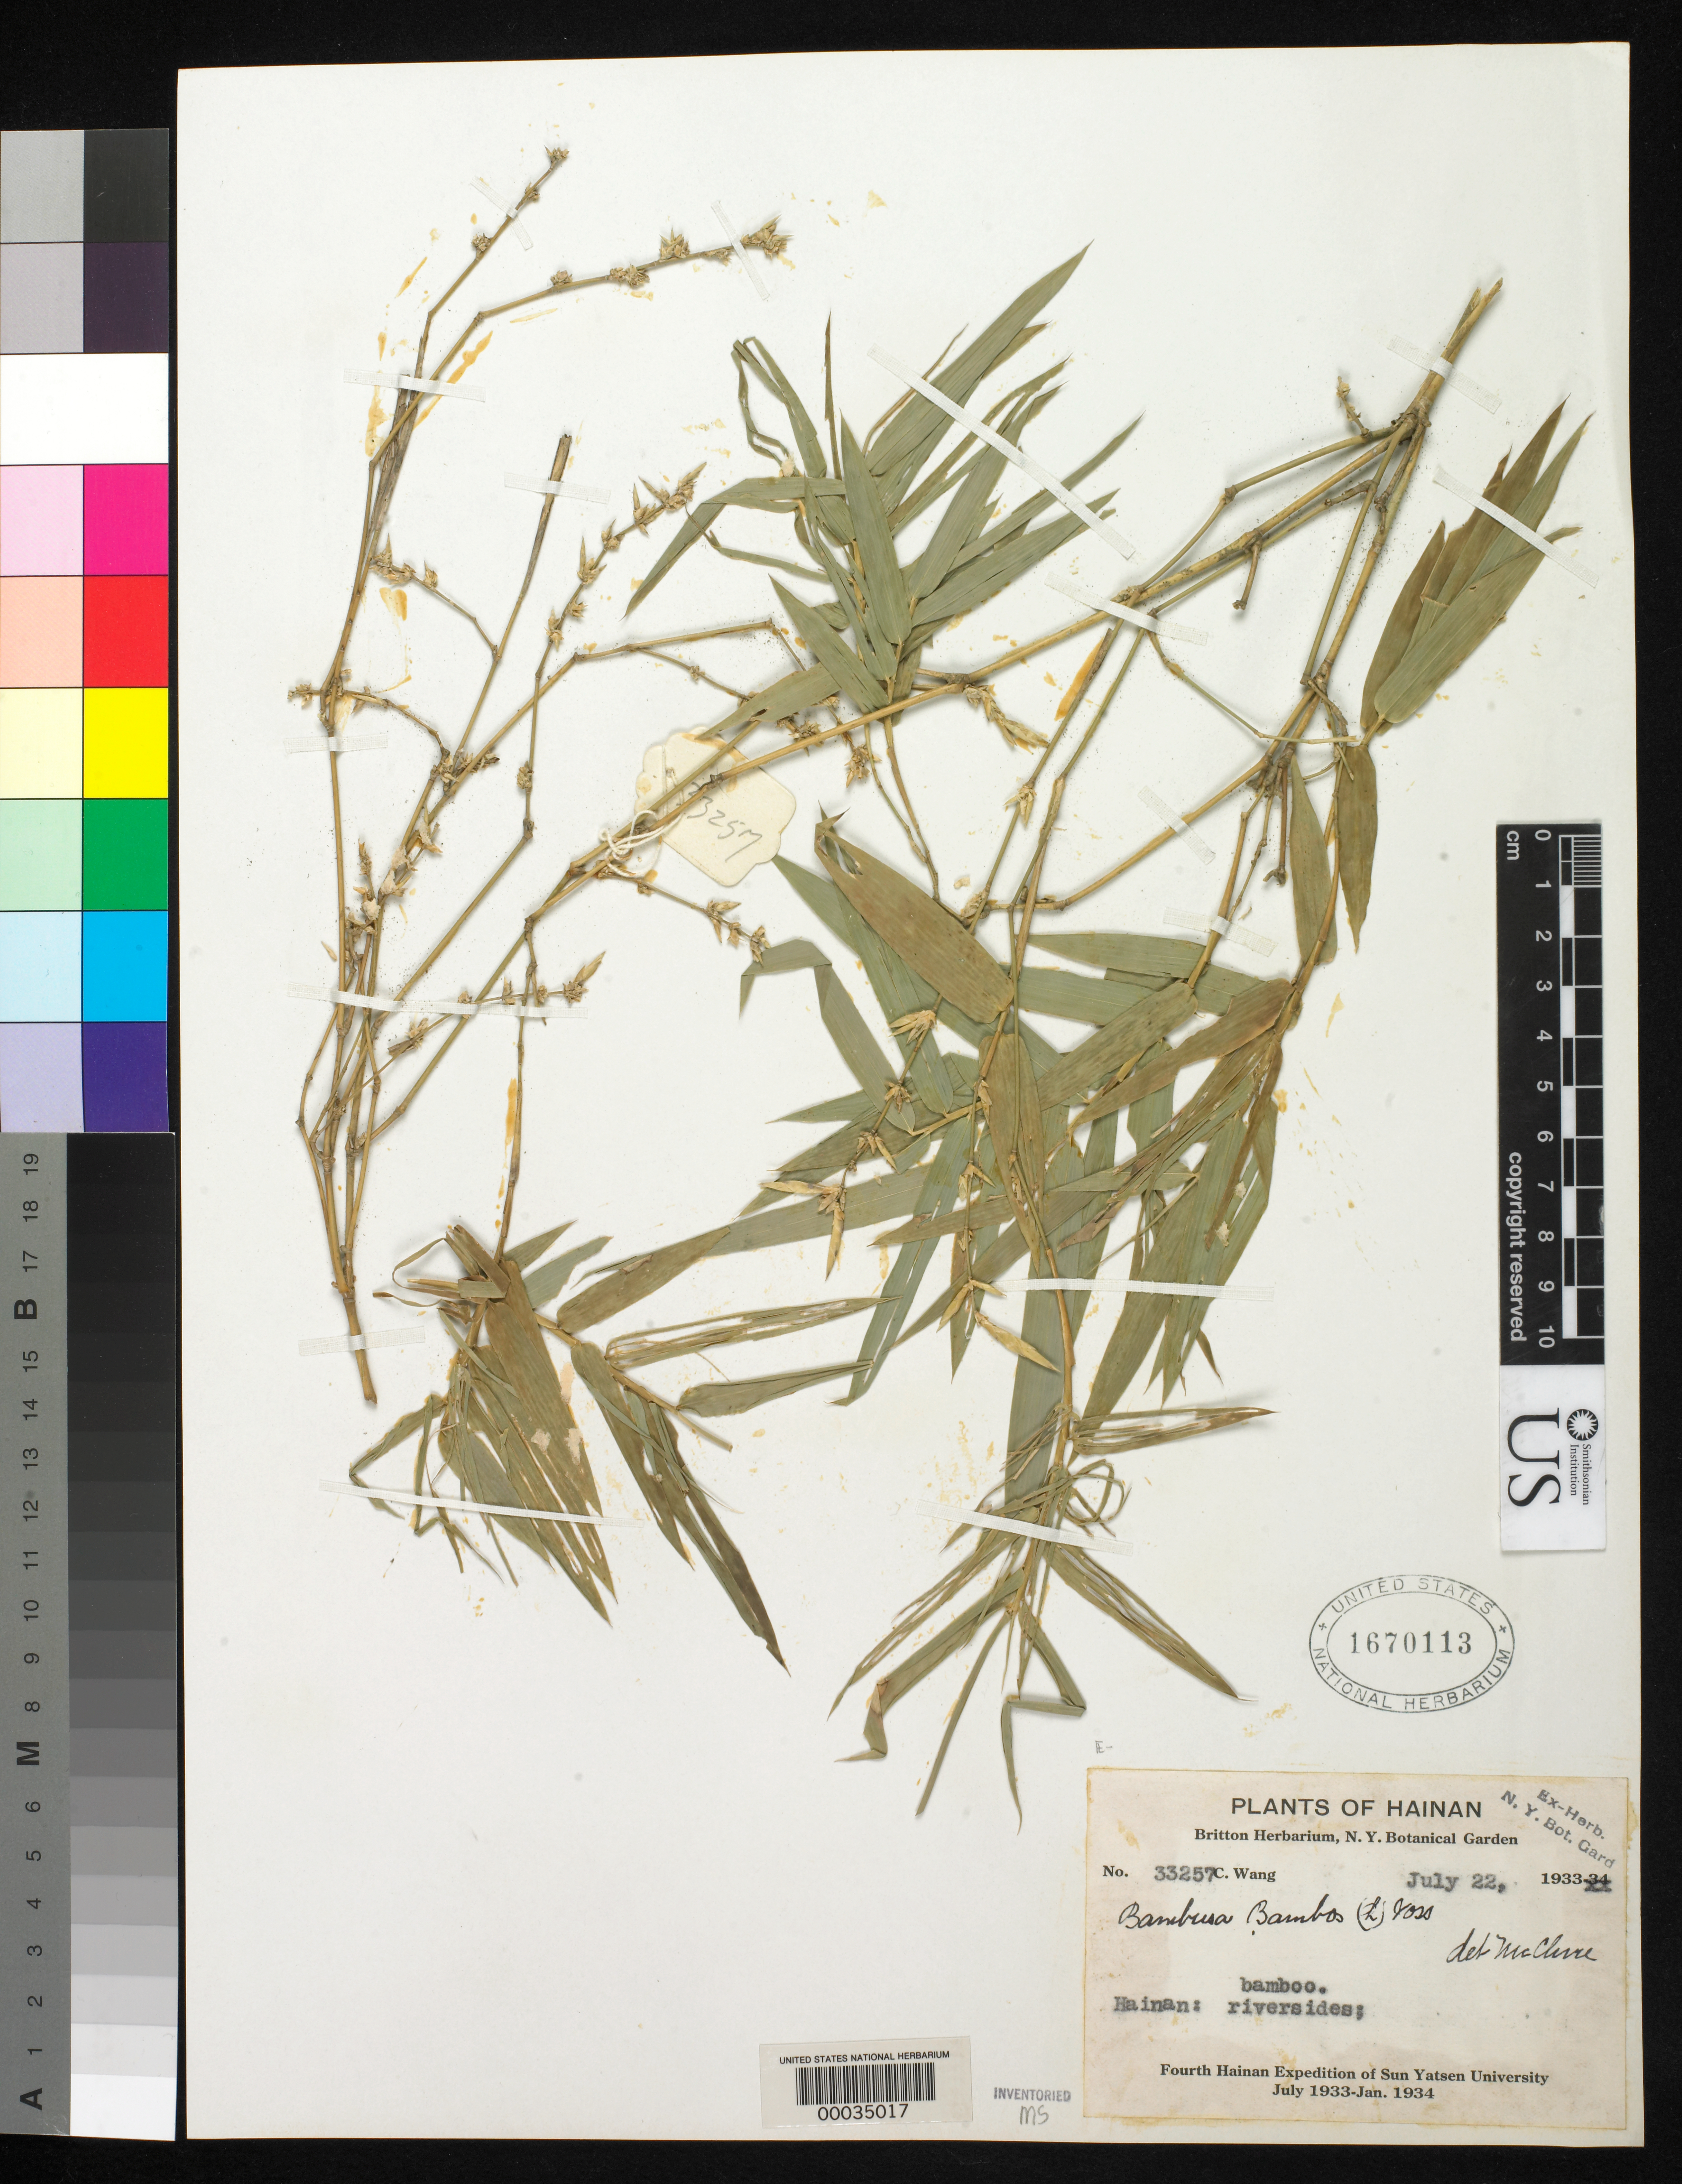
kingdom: Plantae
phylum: Tracheophyta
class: Liliopsida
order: Poales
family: Poaceae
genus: Bambusa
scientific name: Bambusa stenostachya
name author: Hack.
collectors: C. Wang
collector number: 33257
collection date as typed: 22 Jul 1933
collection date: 1933-07-22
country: China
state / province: Hainan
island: Hainan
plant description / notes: Fourth Hainan Expedition of Sun Yatsen University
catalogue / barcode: US 1670113